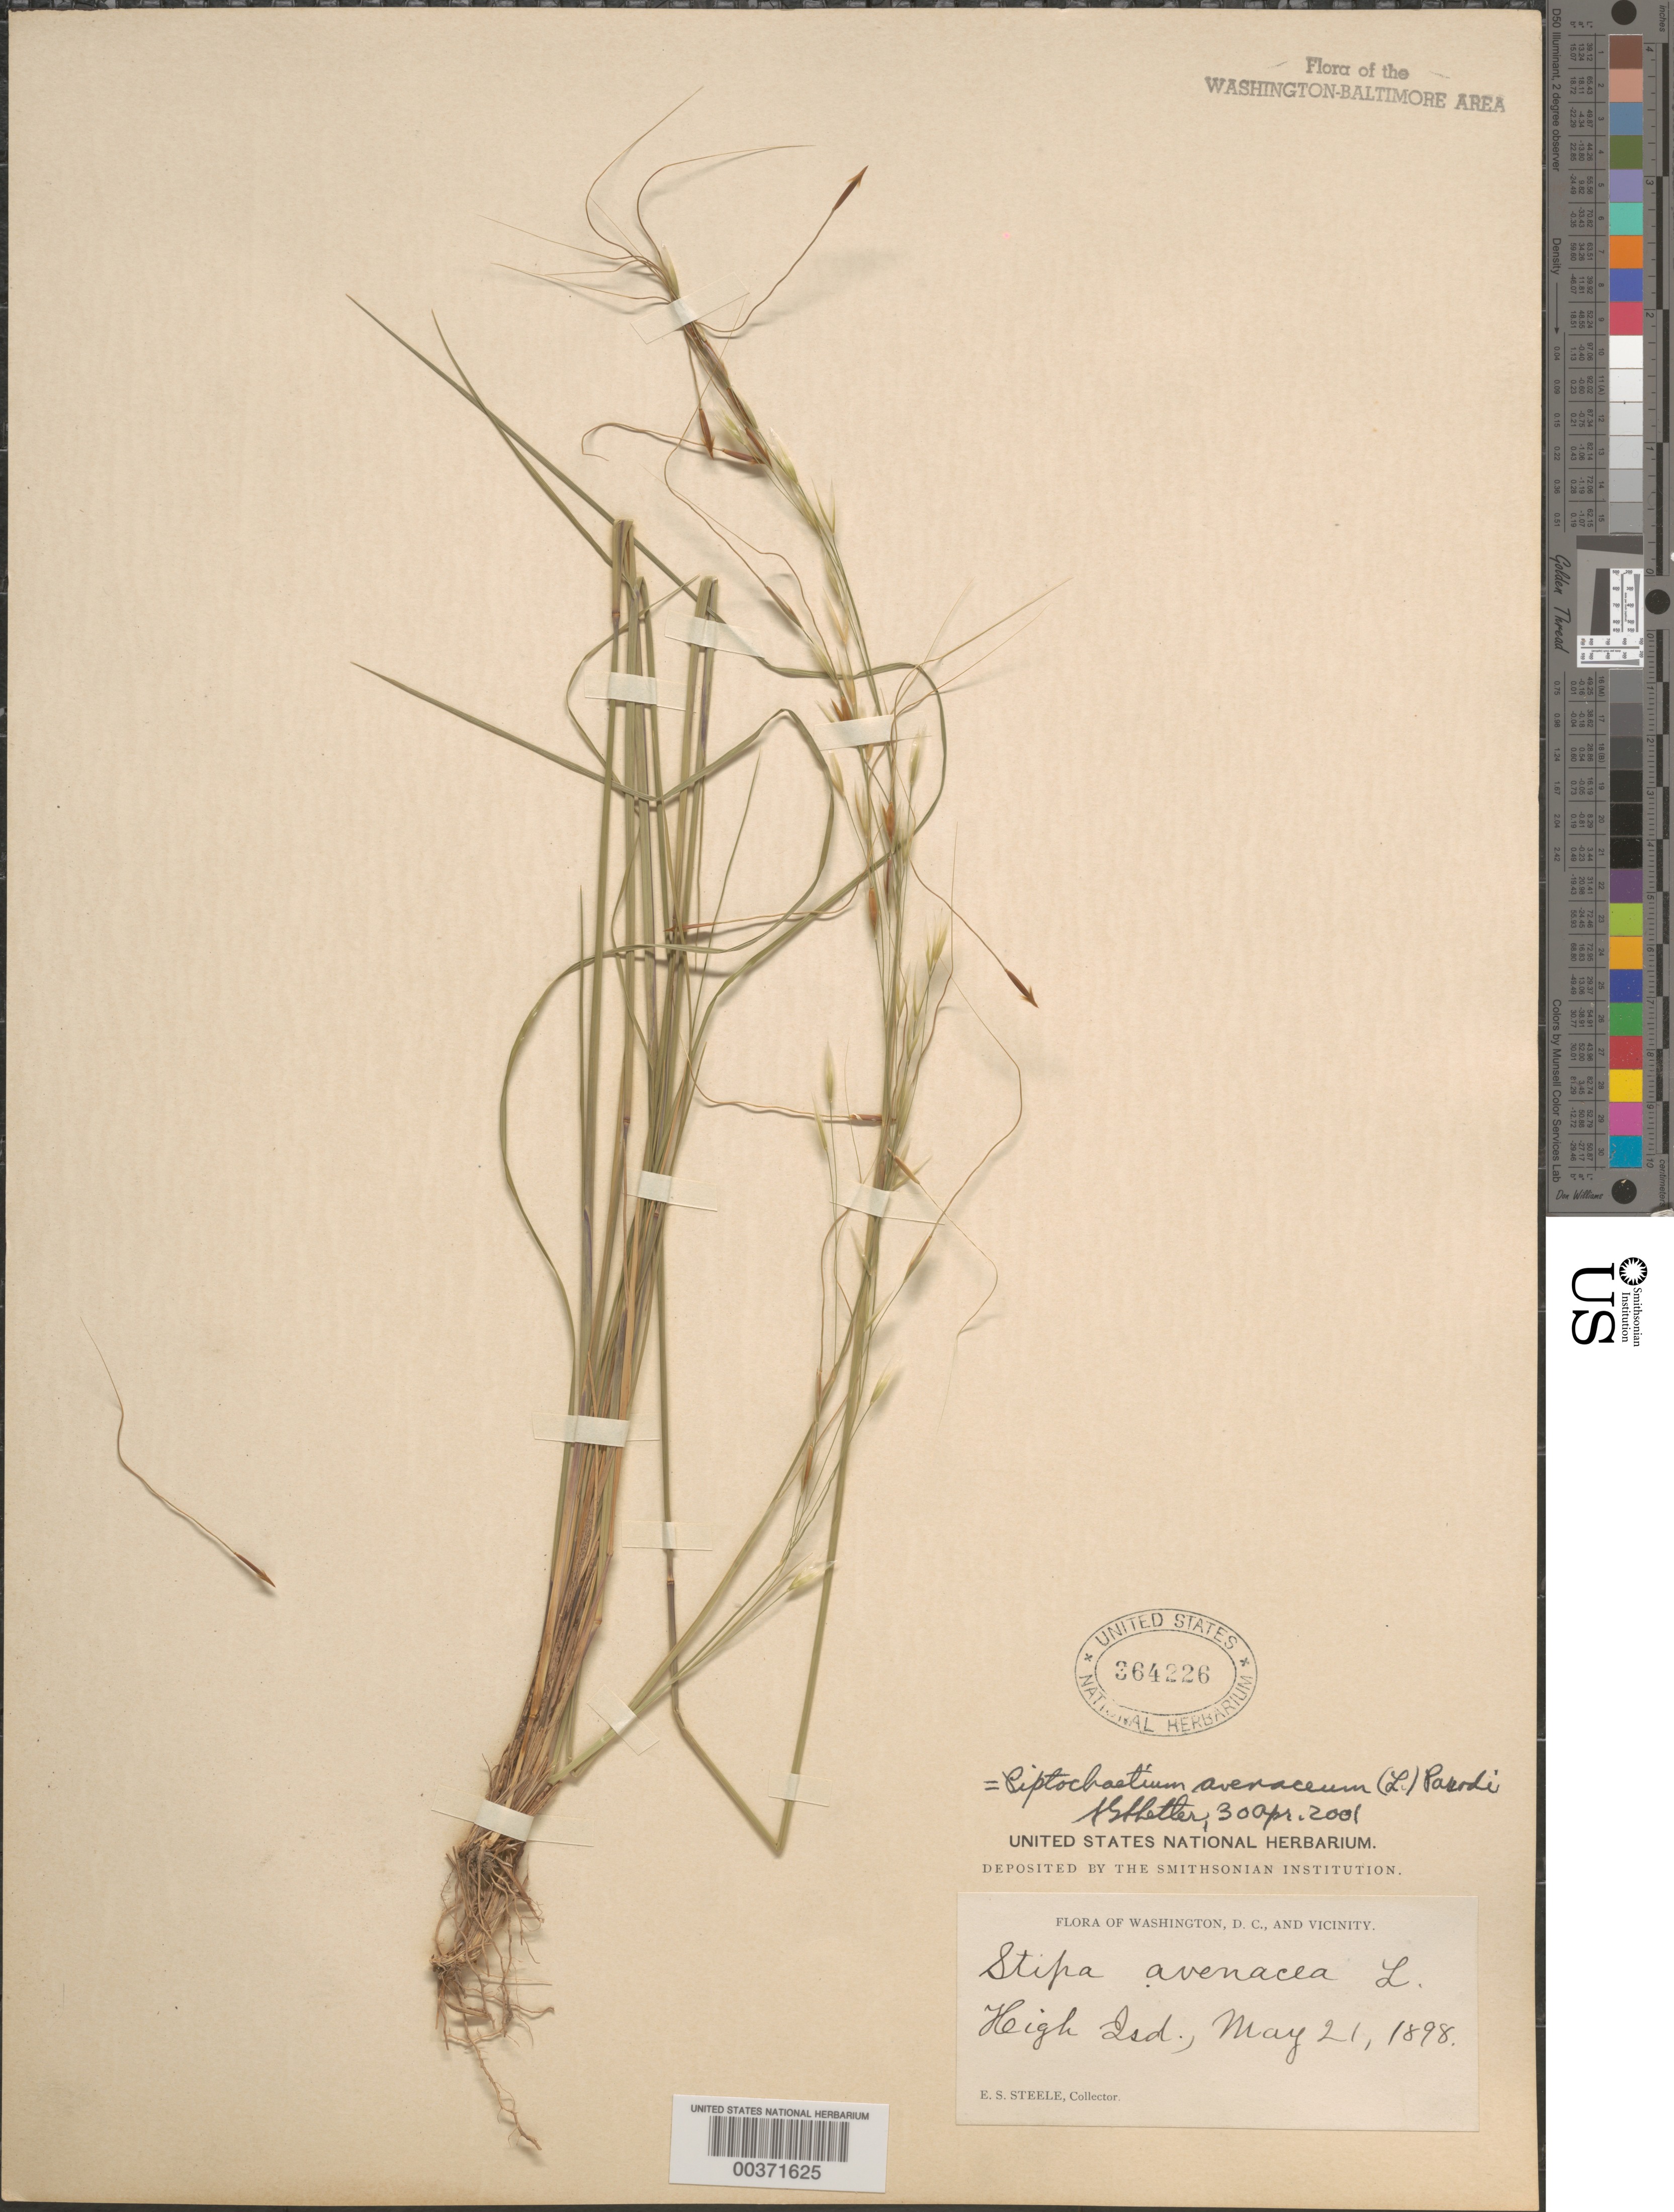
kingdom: Plantae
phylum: Tracheophyta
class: Liliopsida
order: Poales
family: Poaceae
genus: Piptochaetium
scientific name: Piptochaetium avenaceum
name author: (L.) Parodi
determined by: Shetler, Stanwyn G., (US), NMNH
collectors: E. Steele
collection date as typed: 21 May 1898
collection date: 1898-05-21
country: United States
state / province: Maryland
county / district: Montgomery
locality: High Island C. & O. Canal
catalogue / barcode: US 364226